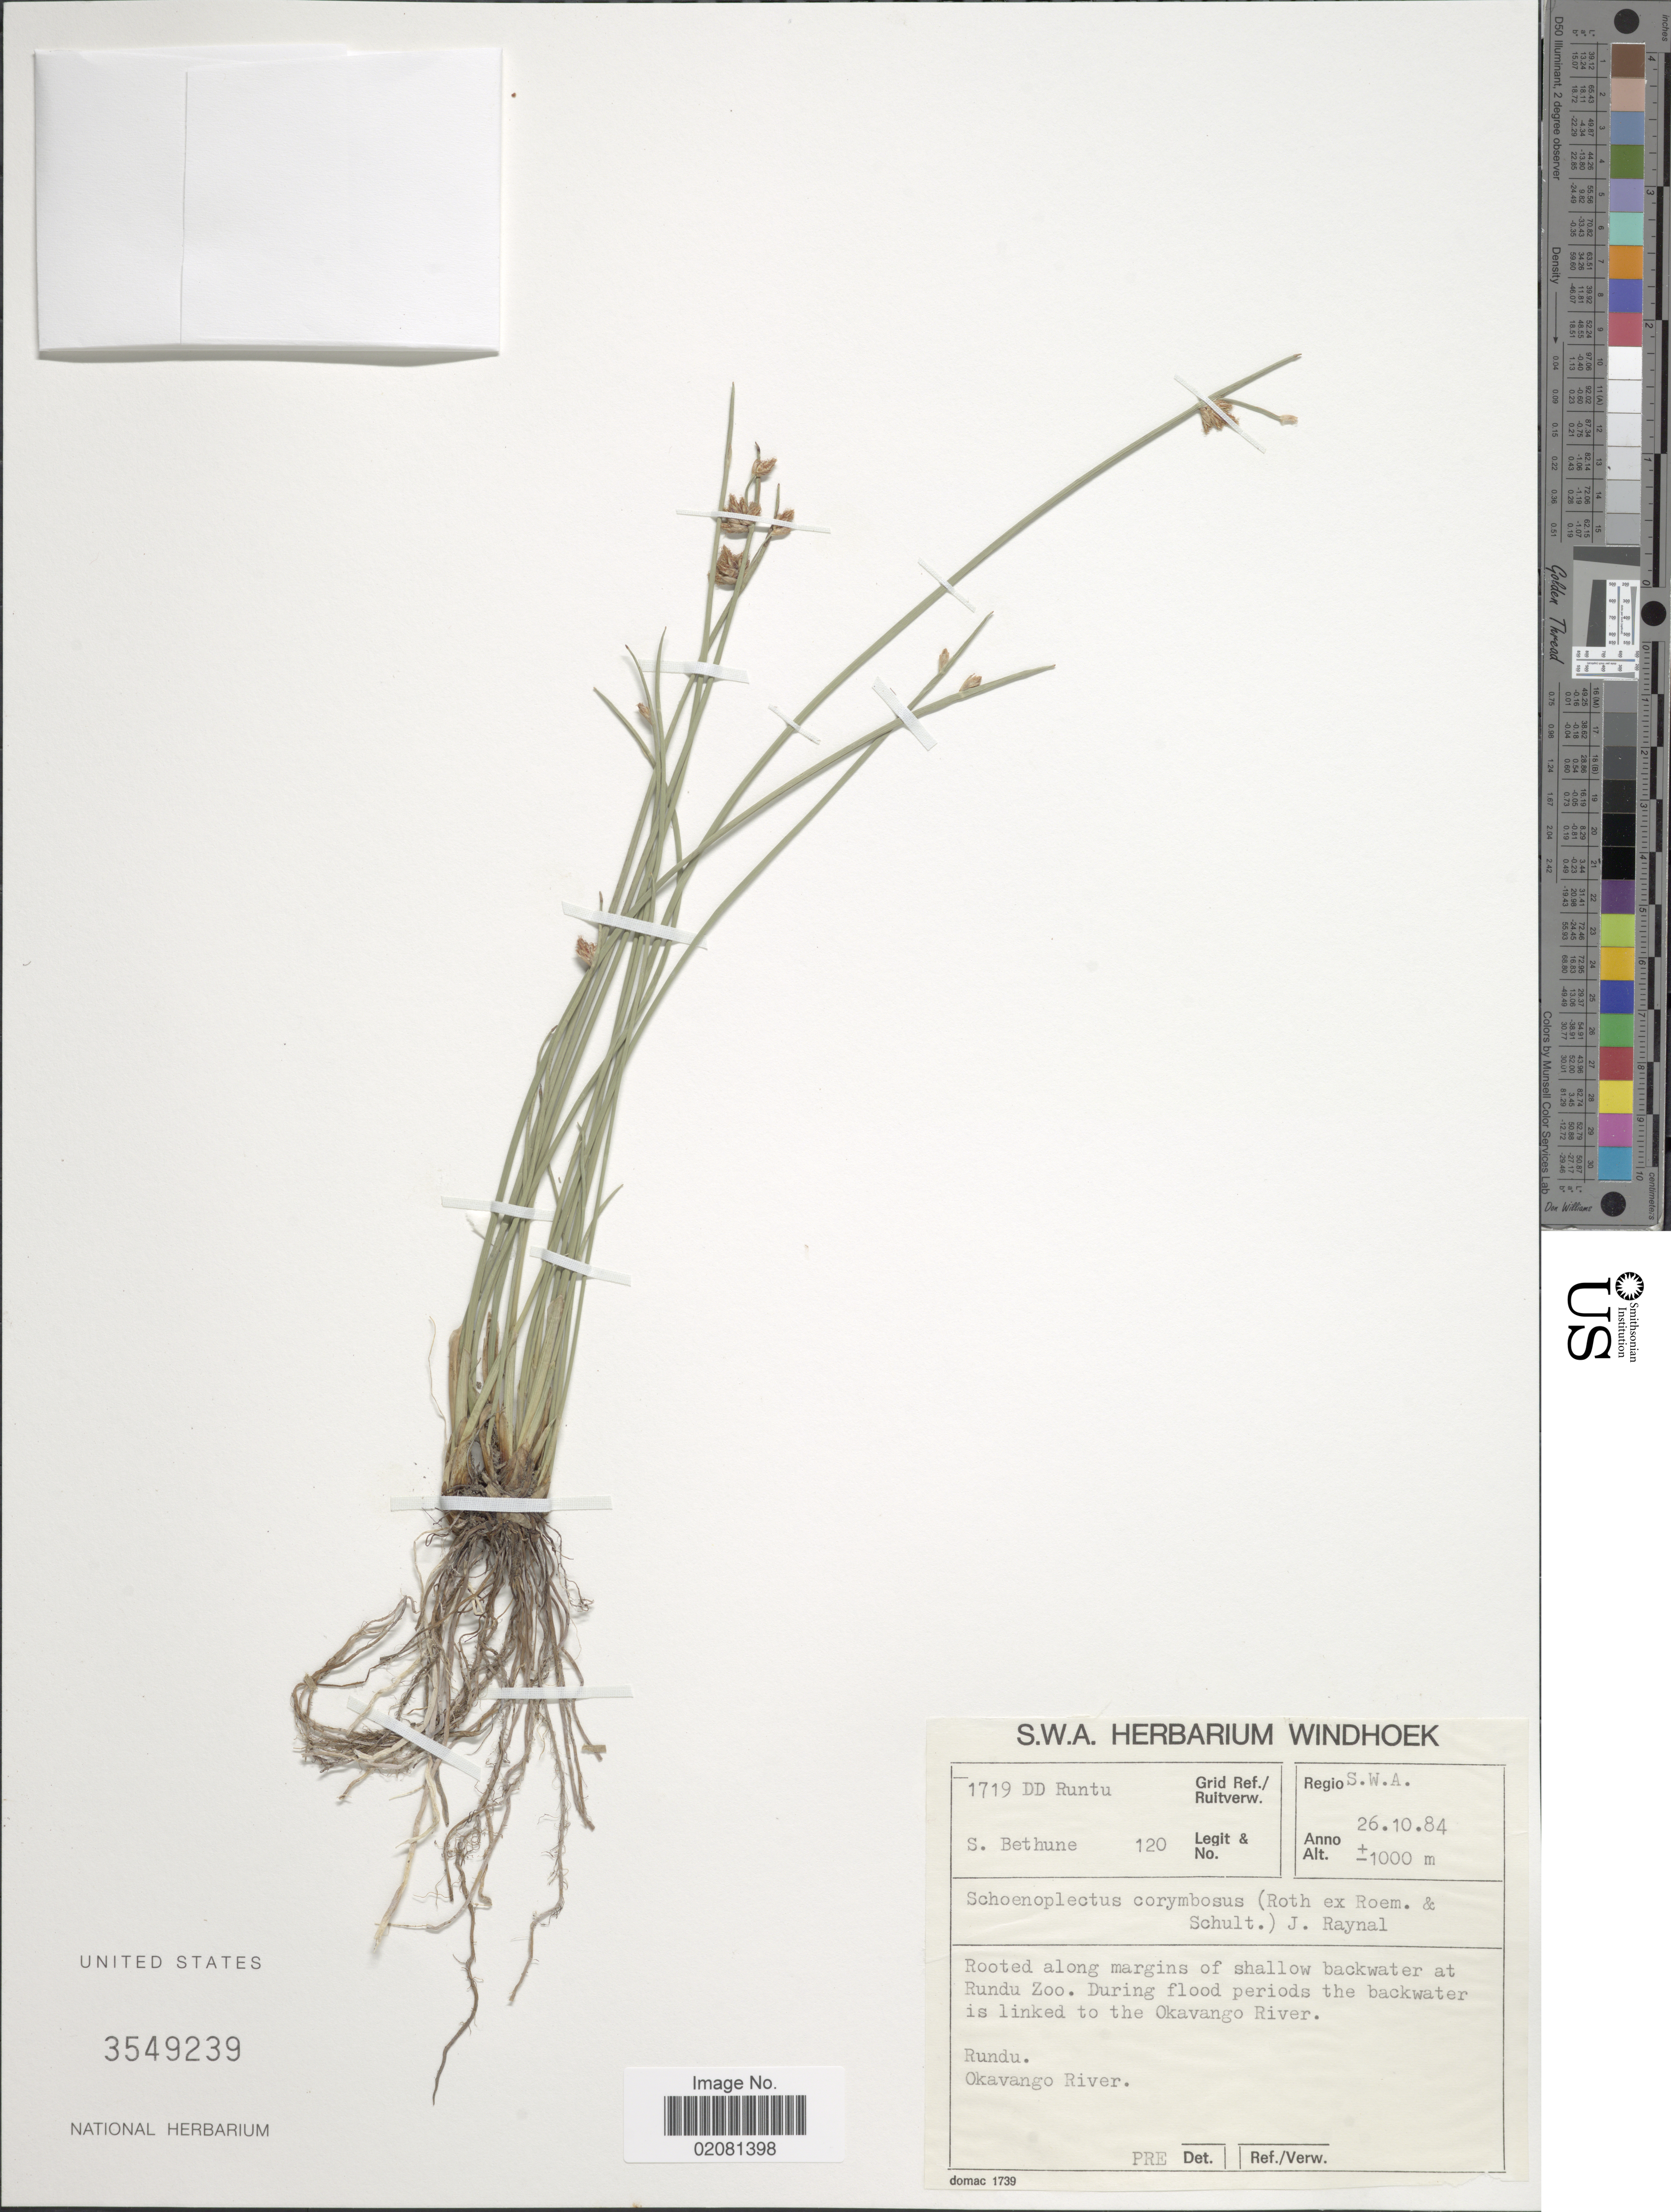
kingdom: Plantae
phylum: Tracheophyta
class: Liliopsida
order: Poales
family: Cyperaceae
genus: Schoenoplectus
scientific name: Schoenoplectus corymbosus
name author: (Roth ex Roem. & Schult.) J. Raynal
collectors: S. Bethune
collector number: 120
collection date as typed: Transcribed d/m/y: 26/10/84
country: Namibia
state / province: Kavango East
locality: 1719 DD Runtu. Regio S.W.A. Rooted along margins of shallow backwater at Rundu Zoo. During flood periods the backwater is linked to the Okavango River. Rundu. Okavango River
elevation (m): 1000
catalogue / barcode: US 3549239